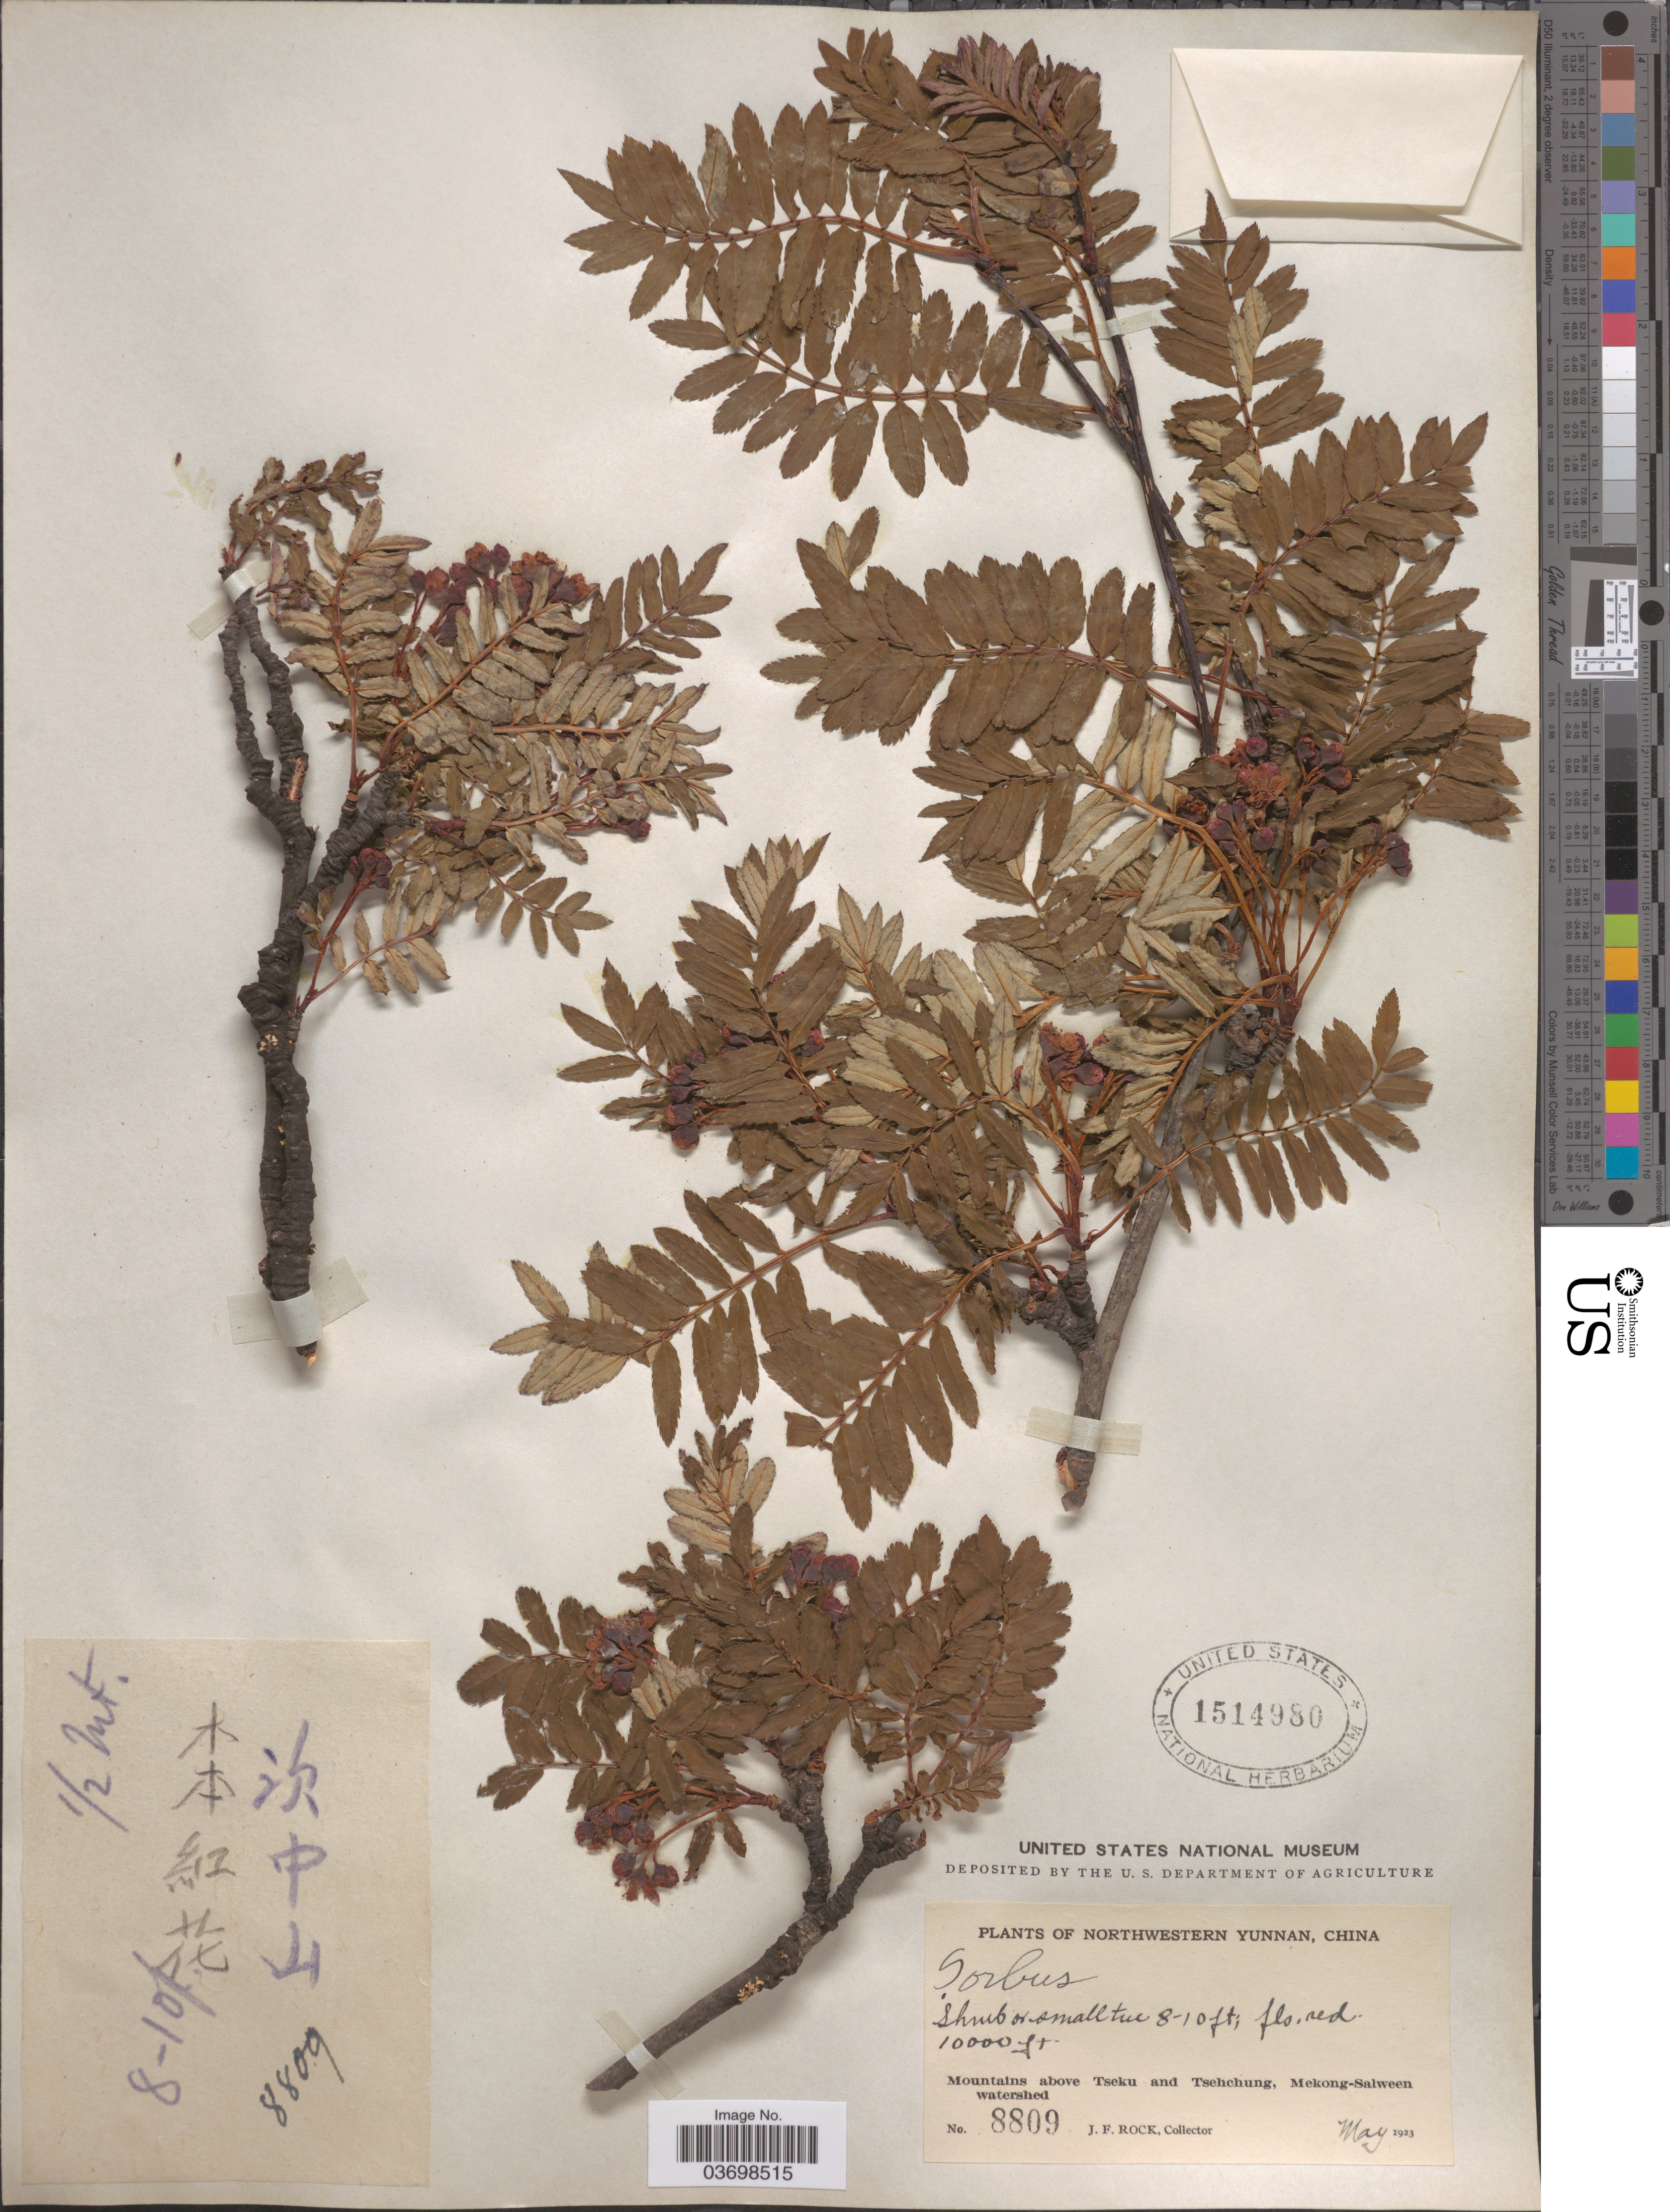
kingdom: Plantae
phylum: Tracheophyta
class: Magnoliopsida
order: Rosales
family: Rosaceae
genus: Sorbus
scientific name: Sorbus sp.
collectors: J. Rock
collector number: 8809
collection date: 1923-05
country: China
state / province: Yunnan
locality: Northwestern Yunnan. Mountains above Tseku and Tsehchung, Mekong-Salween watershed.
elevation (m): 3048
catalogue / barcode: US 1514980